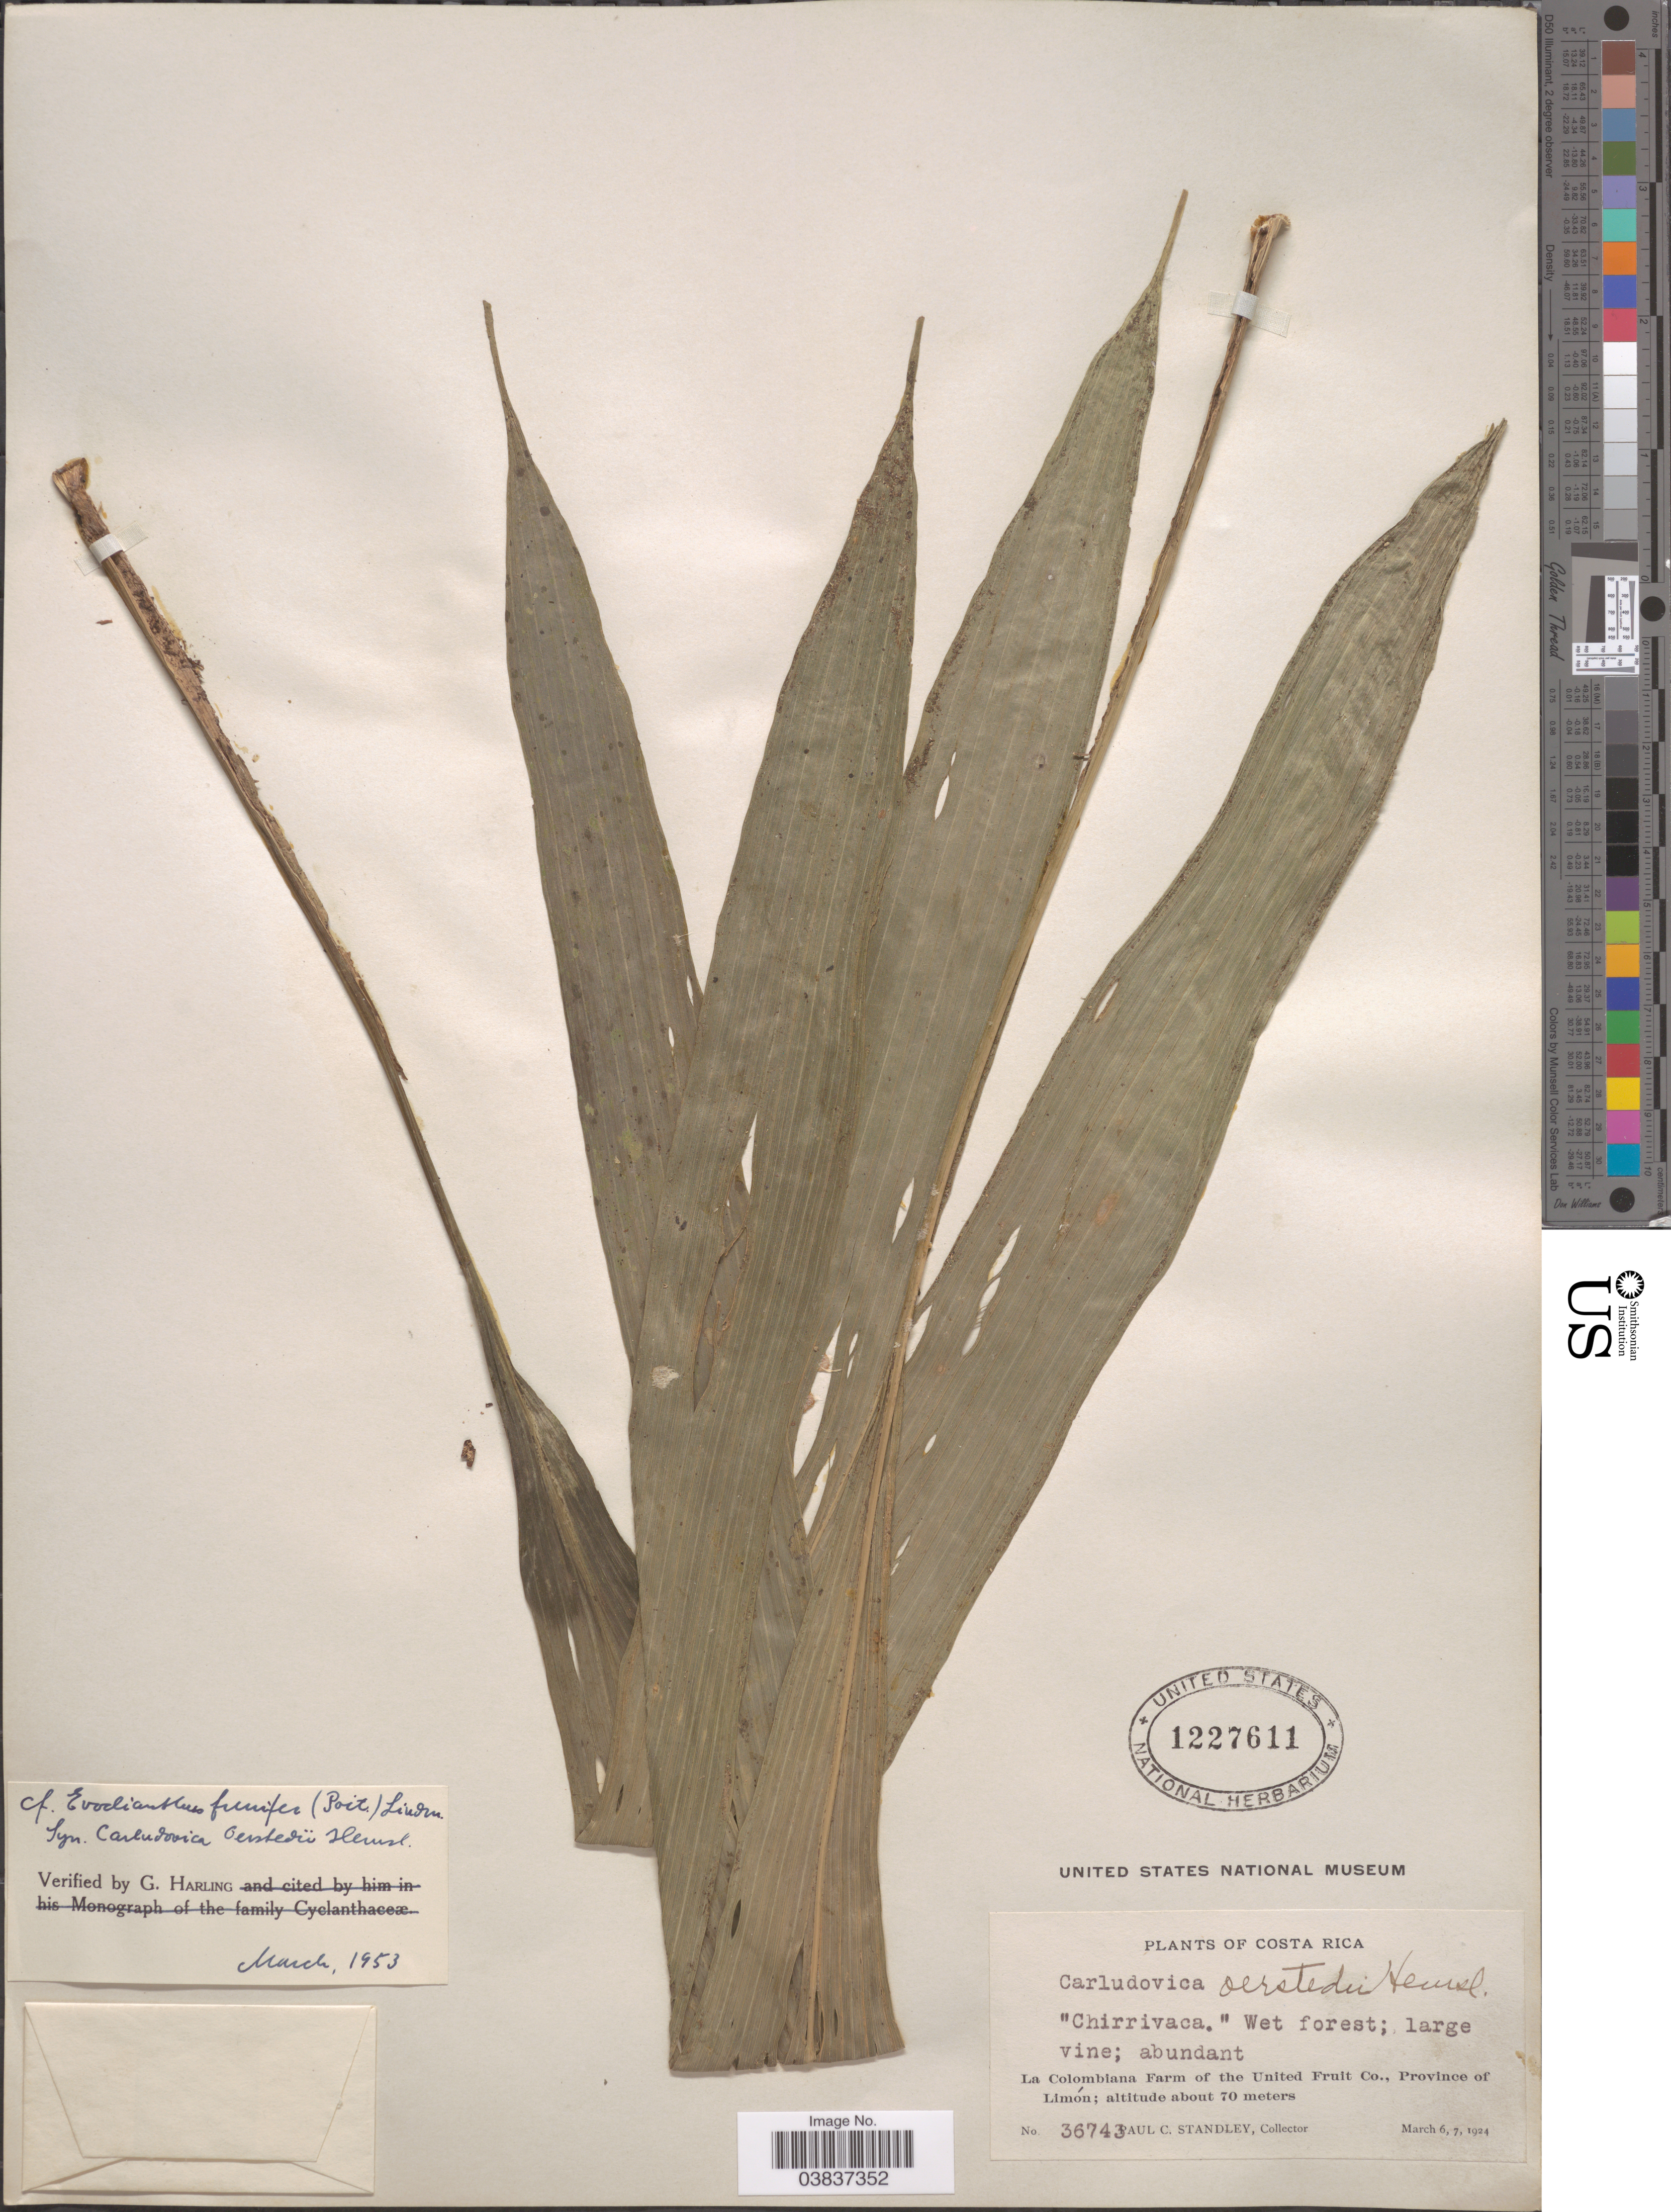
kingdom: Plantae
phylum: Tracheophyta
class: Liliopsida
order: Pandanales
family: Cyclanthaceae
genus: Evodianthus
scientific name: Evodianthus funifer subsp. funifer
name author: (Poit.) Lindm.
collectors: P. C. Standley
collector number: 36743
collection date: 1924-03-06/1924-03-07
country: Costa Rica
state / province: Limón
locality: La Colombiana Farm of the United Fruit Co.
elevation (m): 70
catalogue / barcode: US 1227611